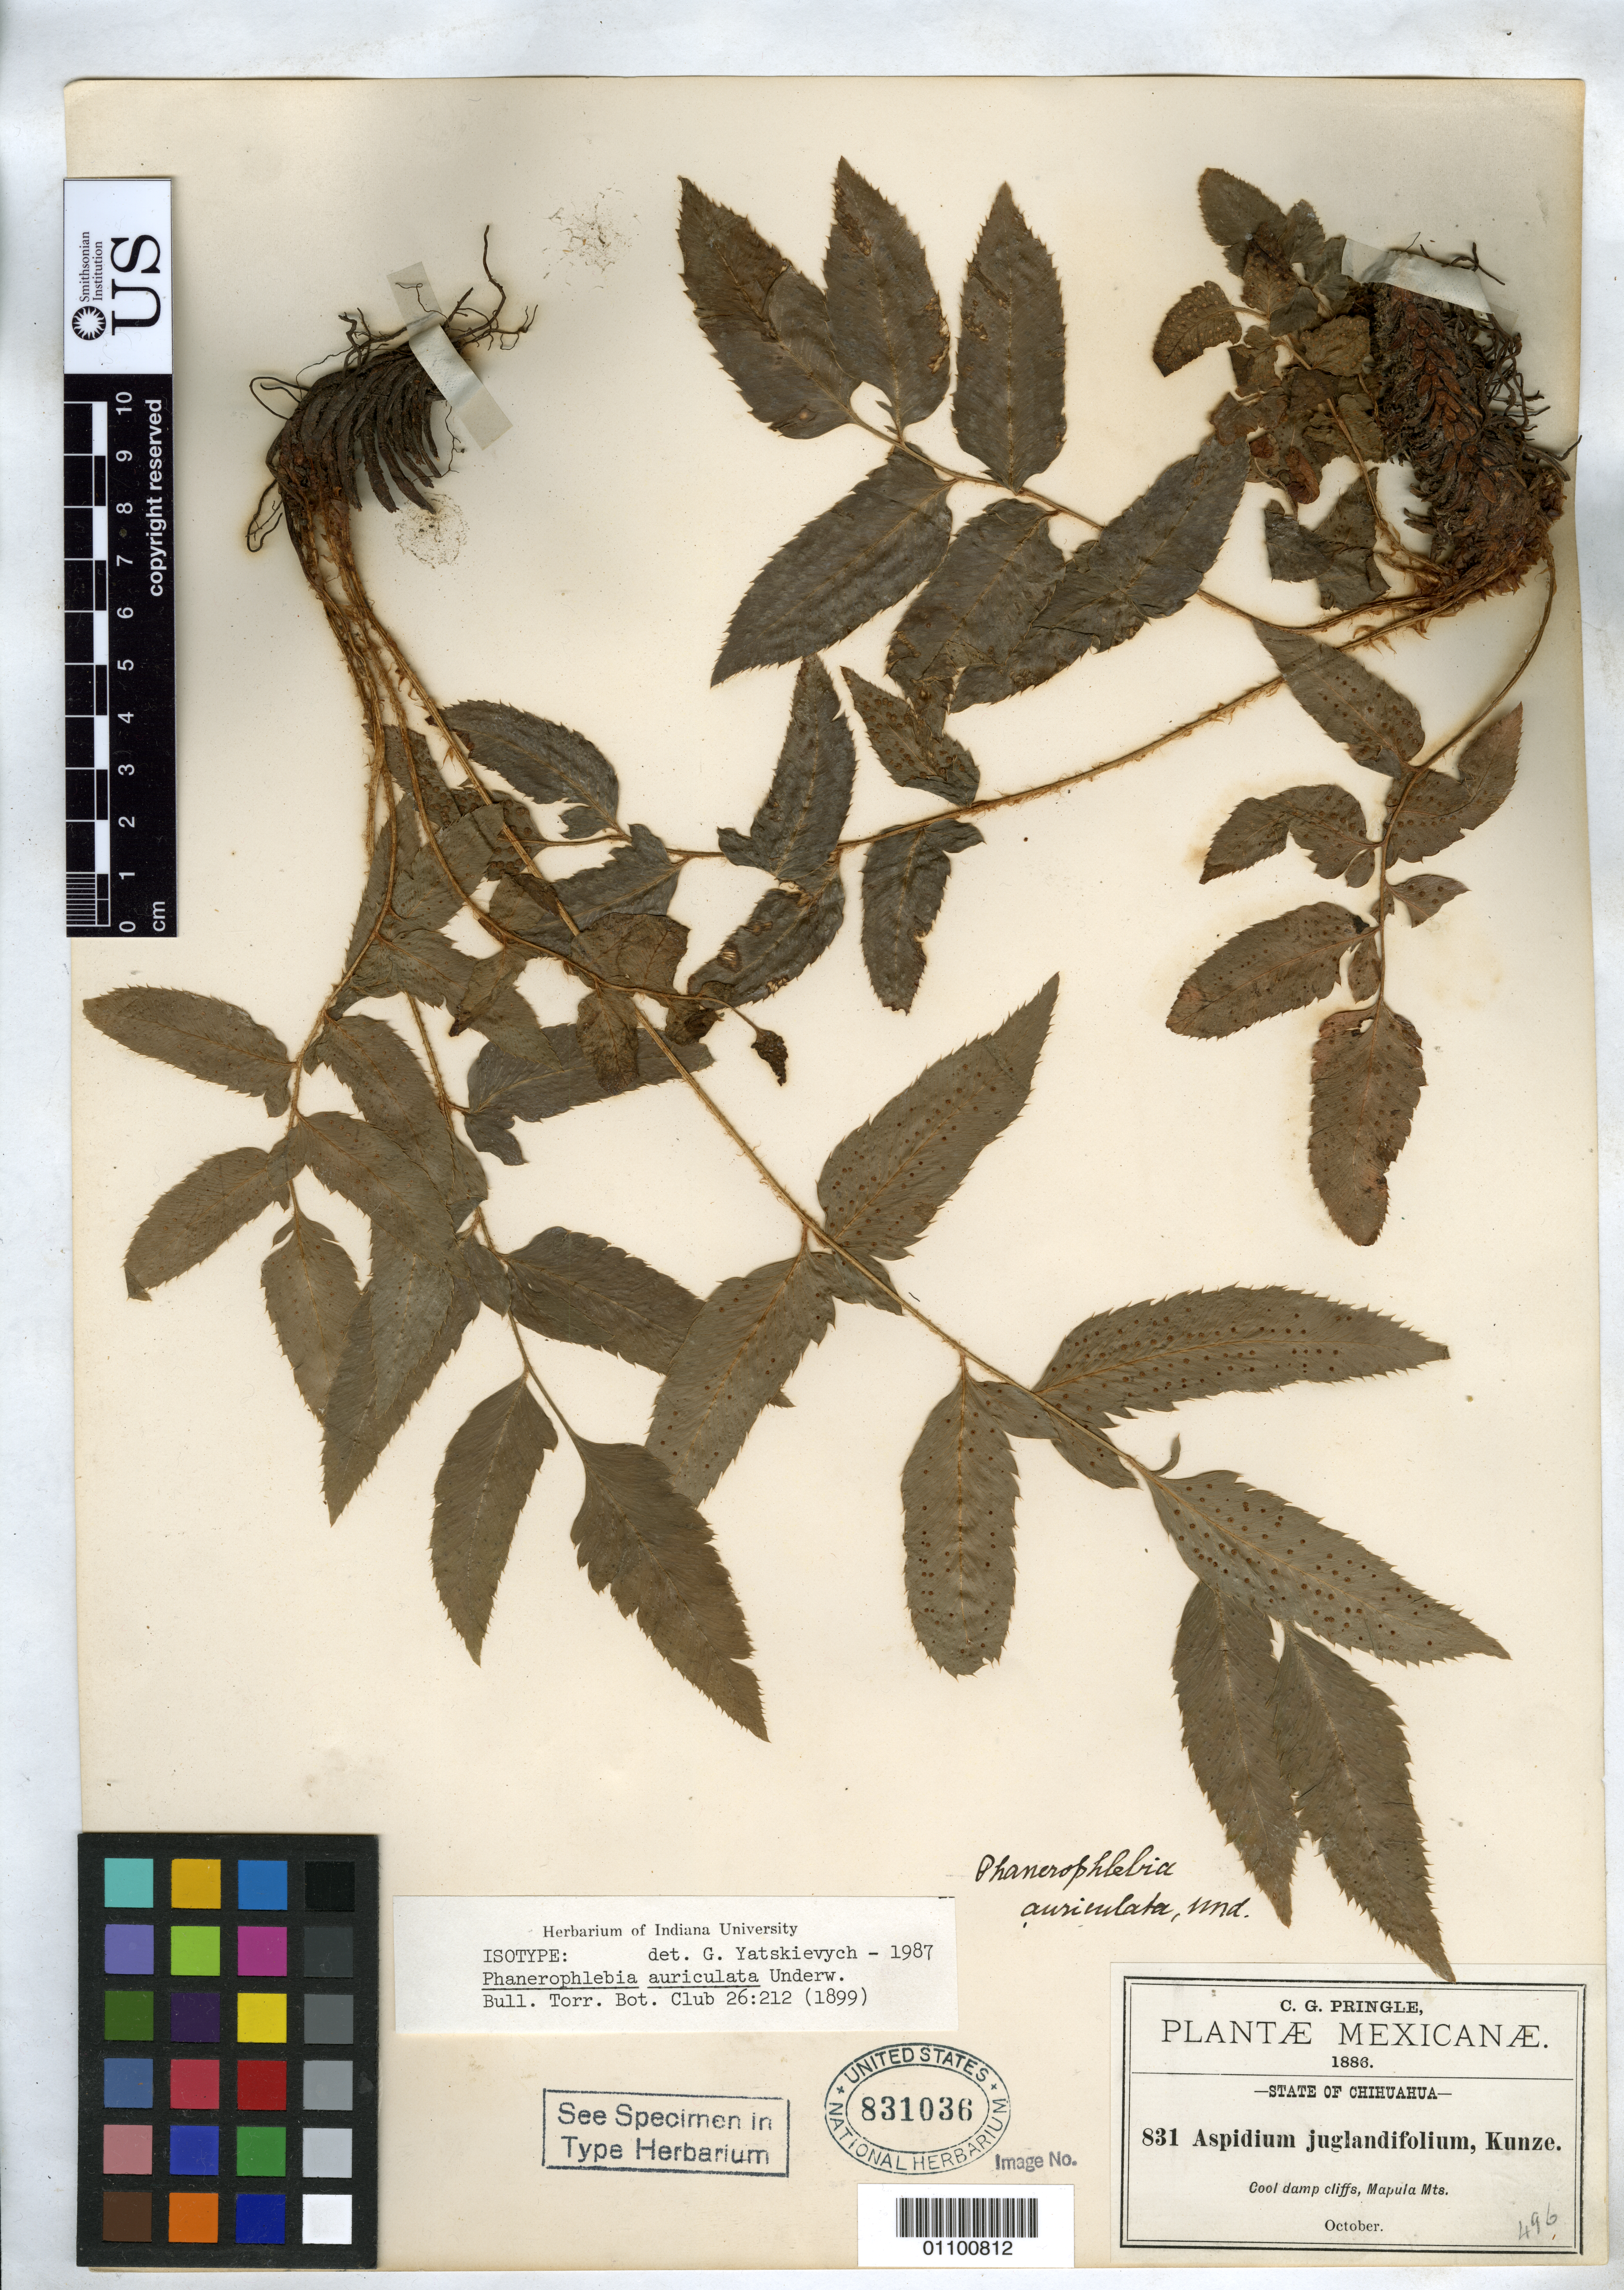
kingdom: Plantae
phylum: Tracheophyta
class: Polypodiopsida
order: Polypodiales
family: Dryopteridaceae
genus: Phanerophlebia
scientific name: Phanerophlebia auriculata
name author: Underw.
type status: Isotype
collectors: C. G. Pringle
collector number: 831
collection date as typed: Oct 1886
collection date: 1886-10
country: Mexico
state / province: Chihuahua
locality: Mapula Mountains.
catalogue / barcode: US 831036